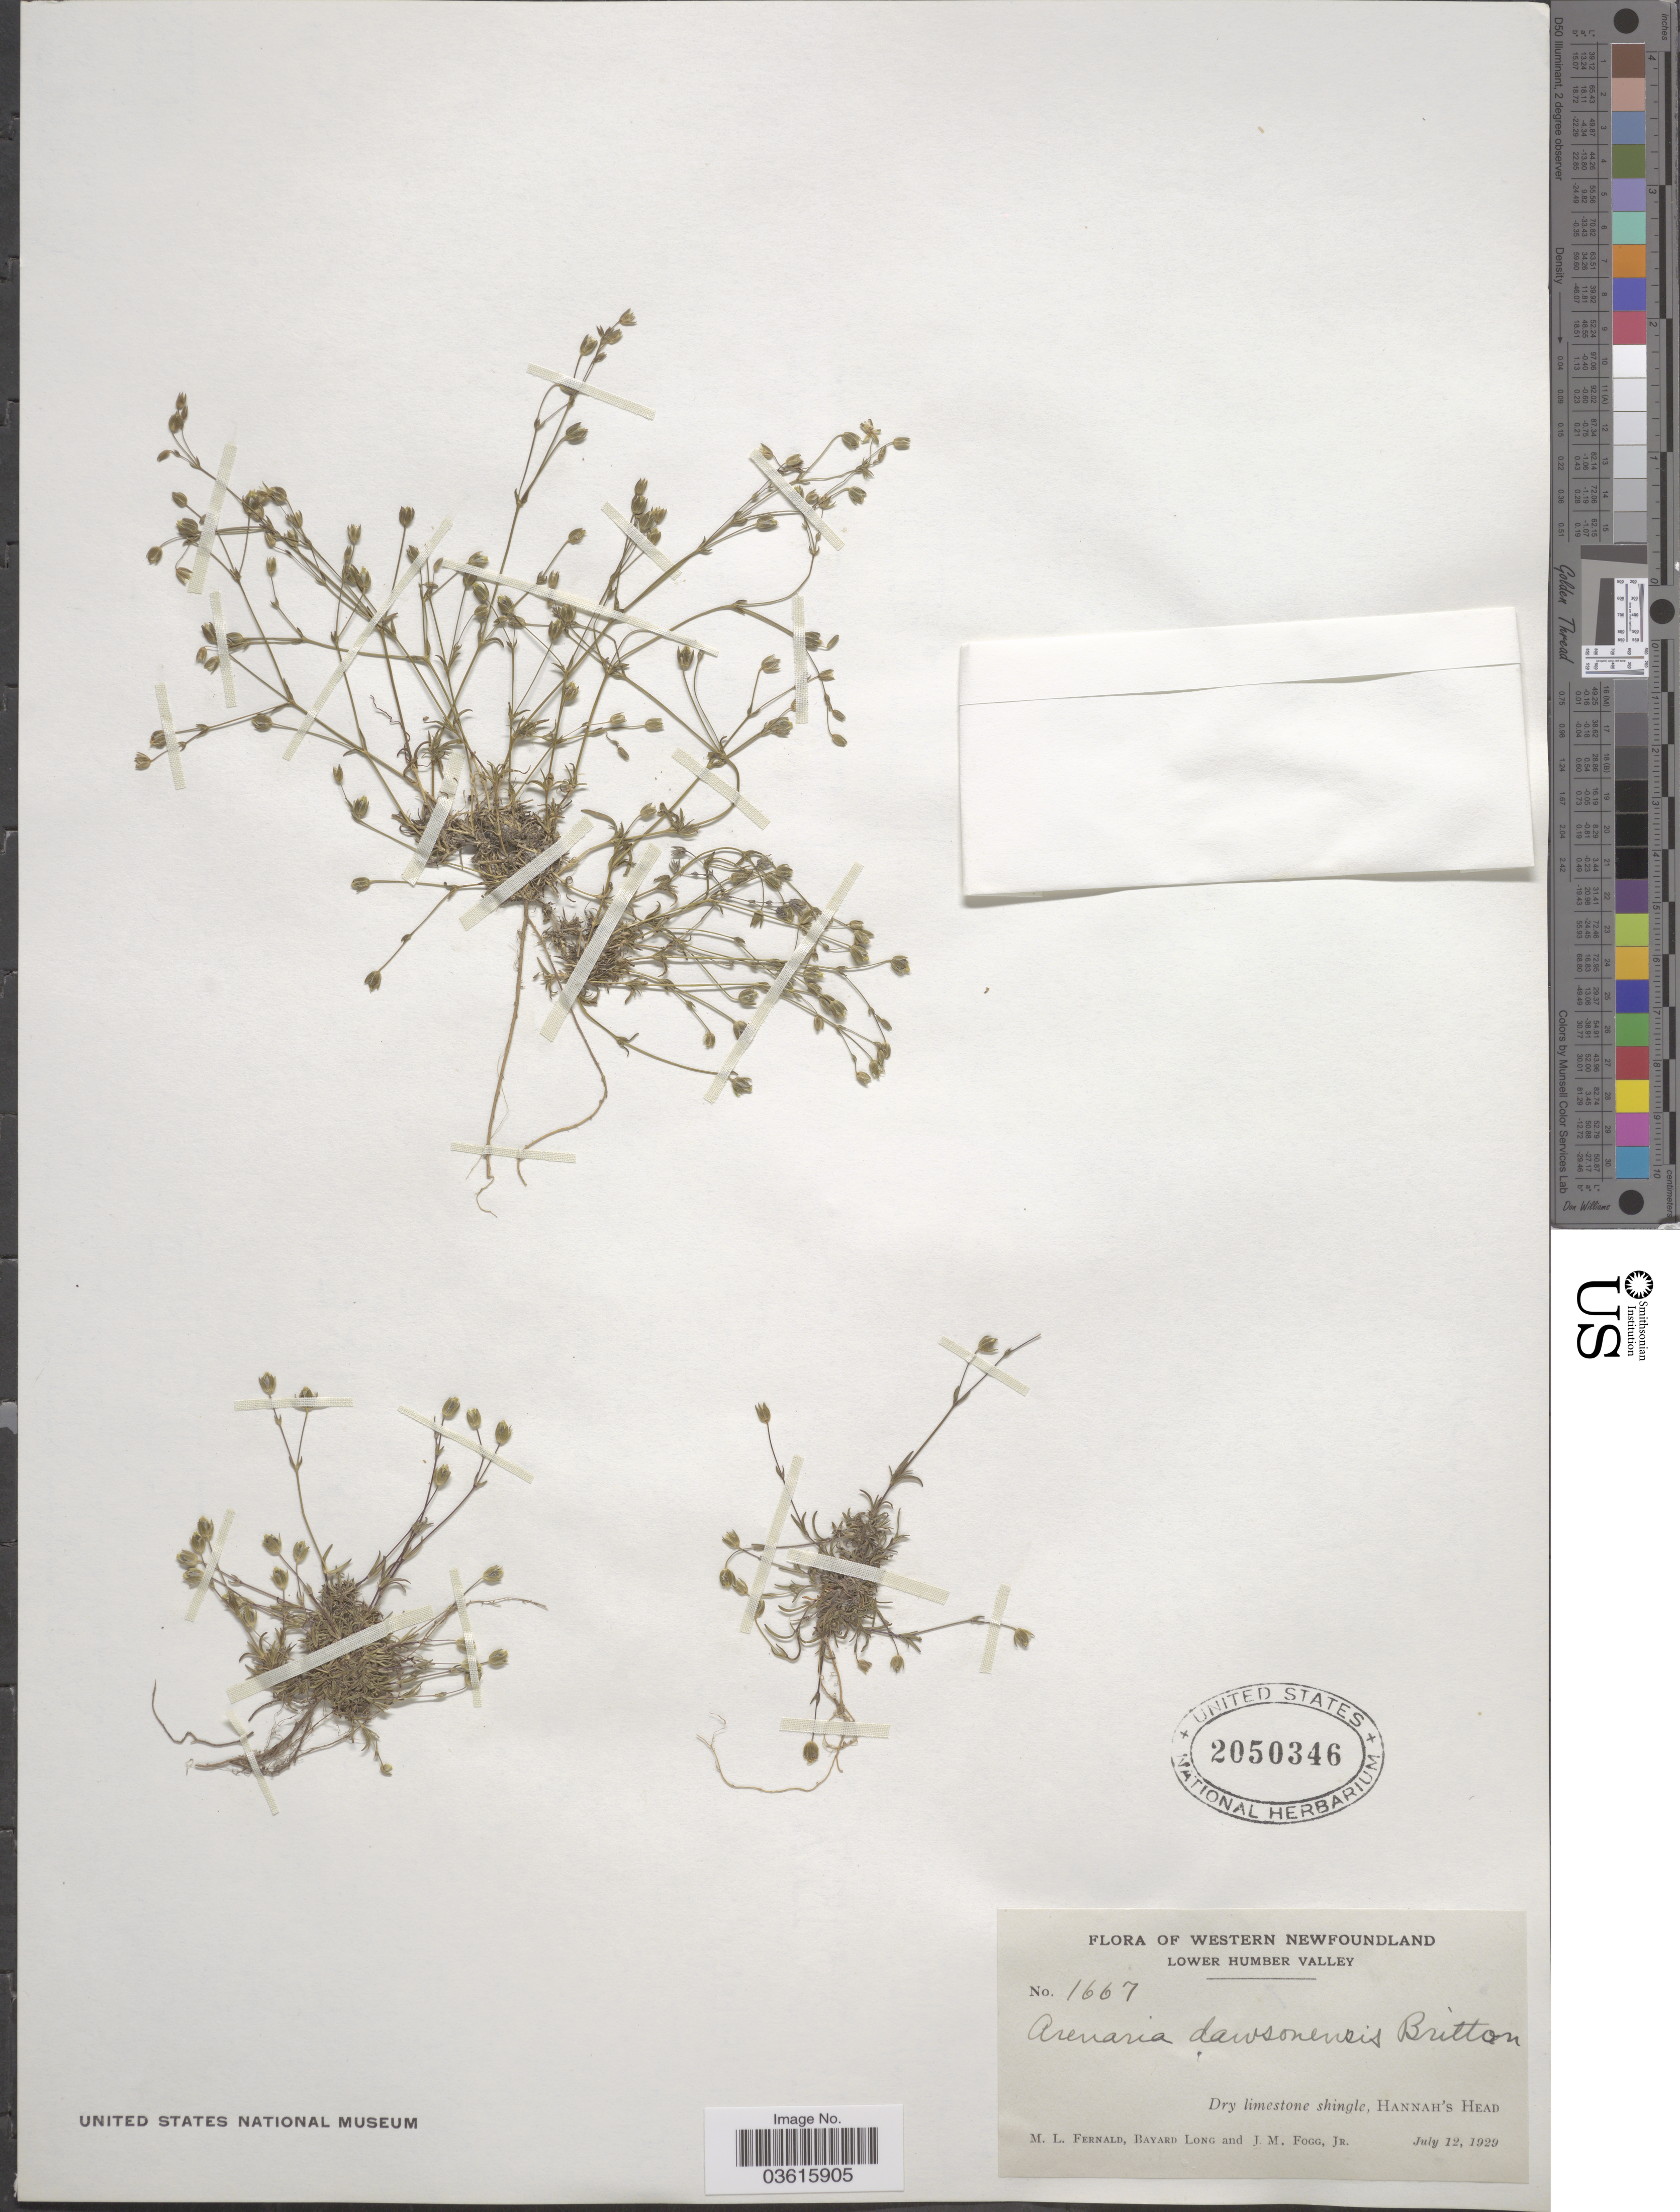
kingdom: Plantae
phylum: Tracheophyta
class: Magnoliopsida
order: Caryophyllales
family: Caryophyllaceae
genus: Minuartia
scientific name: Minuartia dawsonensis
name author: (Britton) House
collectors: M. L. Fernald, B. Long & J. Fogg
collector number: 1667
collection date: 1929-07-12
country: Canada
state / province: Newfoundland and Labrador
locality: Western Newfoundland. Lower Humber Valley. Dry limestone shingle, Hannah's Head.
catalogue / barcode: US 2050346